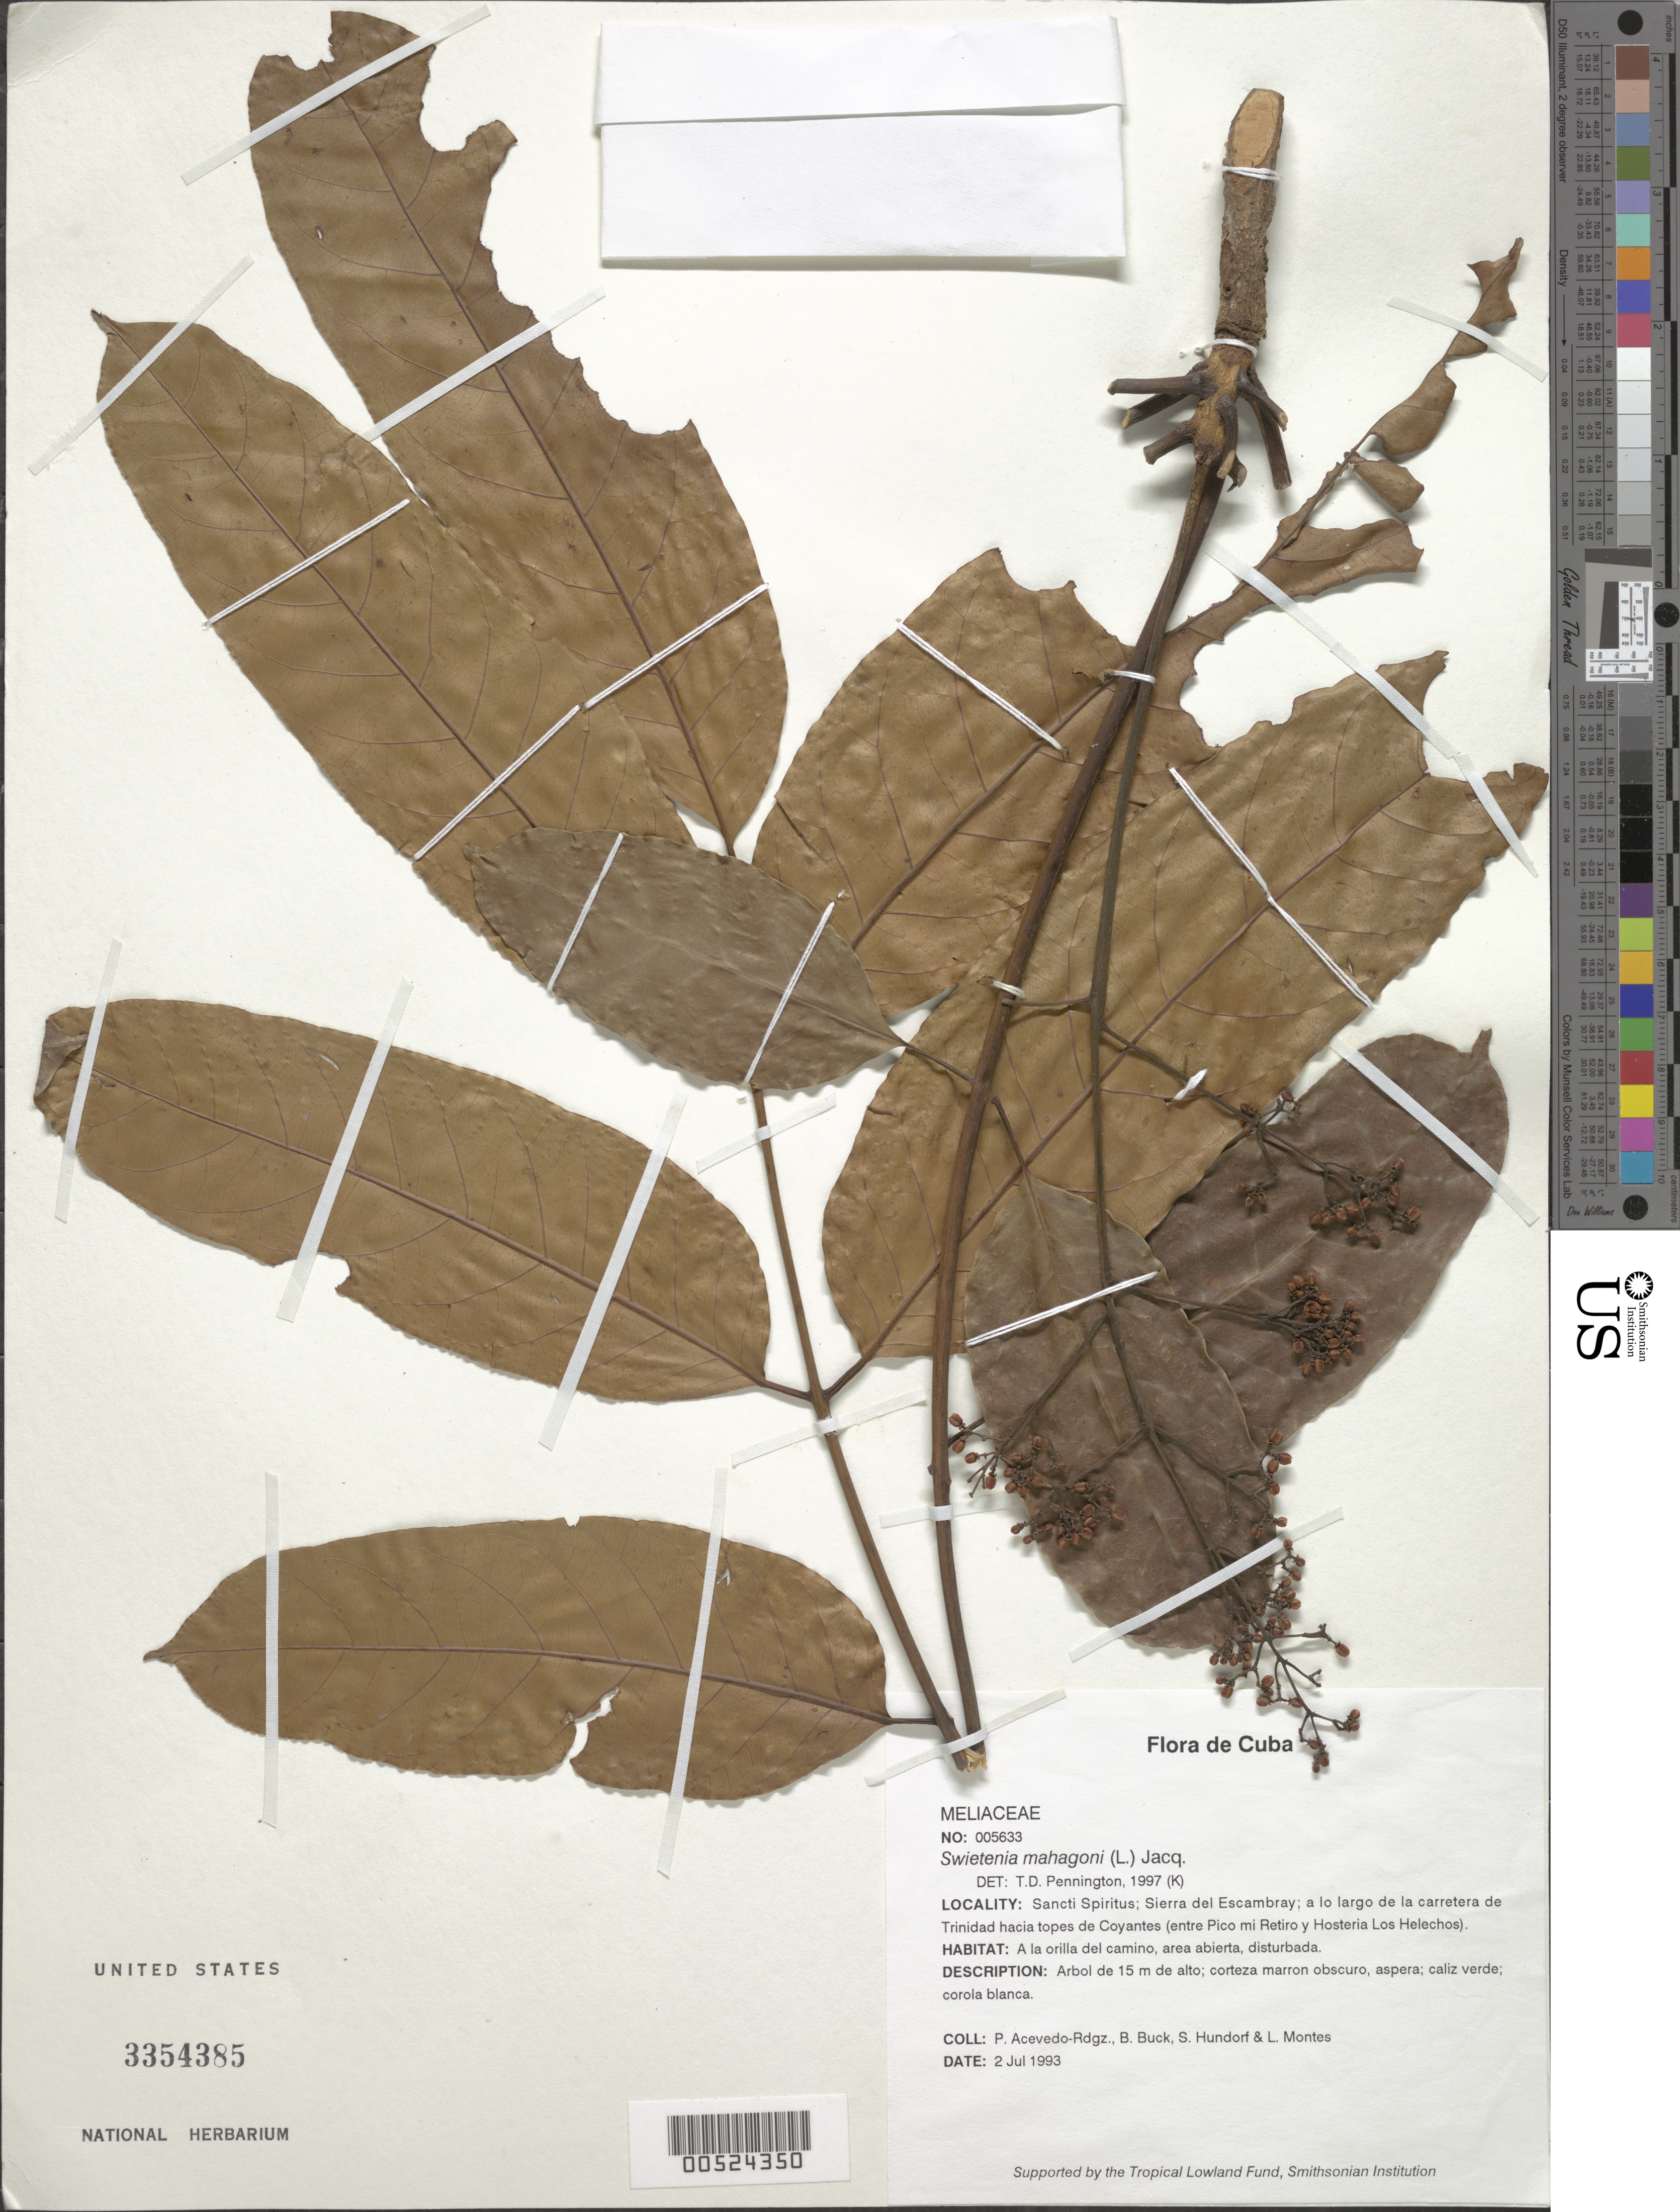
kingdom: Plantae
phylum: Tracheophyta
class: Magnoliopsida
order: Sapindales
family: Meliaceae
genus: Khaya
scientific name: Khaya sp.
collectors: P. Acevedo-Rodr., B. Buck, S. Hundorf & L. Montes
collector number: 5633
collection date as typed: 02 Jul 1993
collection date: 1993-07-02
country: Cuba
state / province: Sancti Spiritus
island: Cuba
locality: Sierra del Escambray; a lo largo de la carretera de Trinidad hacia topes de Coyantes (entre Pico mi Retiro y Hosteria Los Helechos)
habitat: A la orilla del camino, area abierta, disturbada.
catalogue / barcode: US 3354385